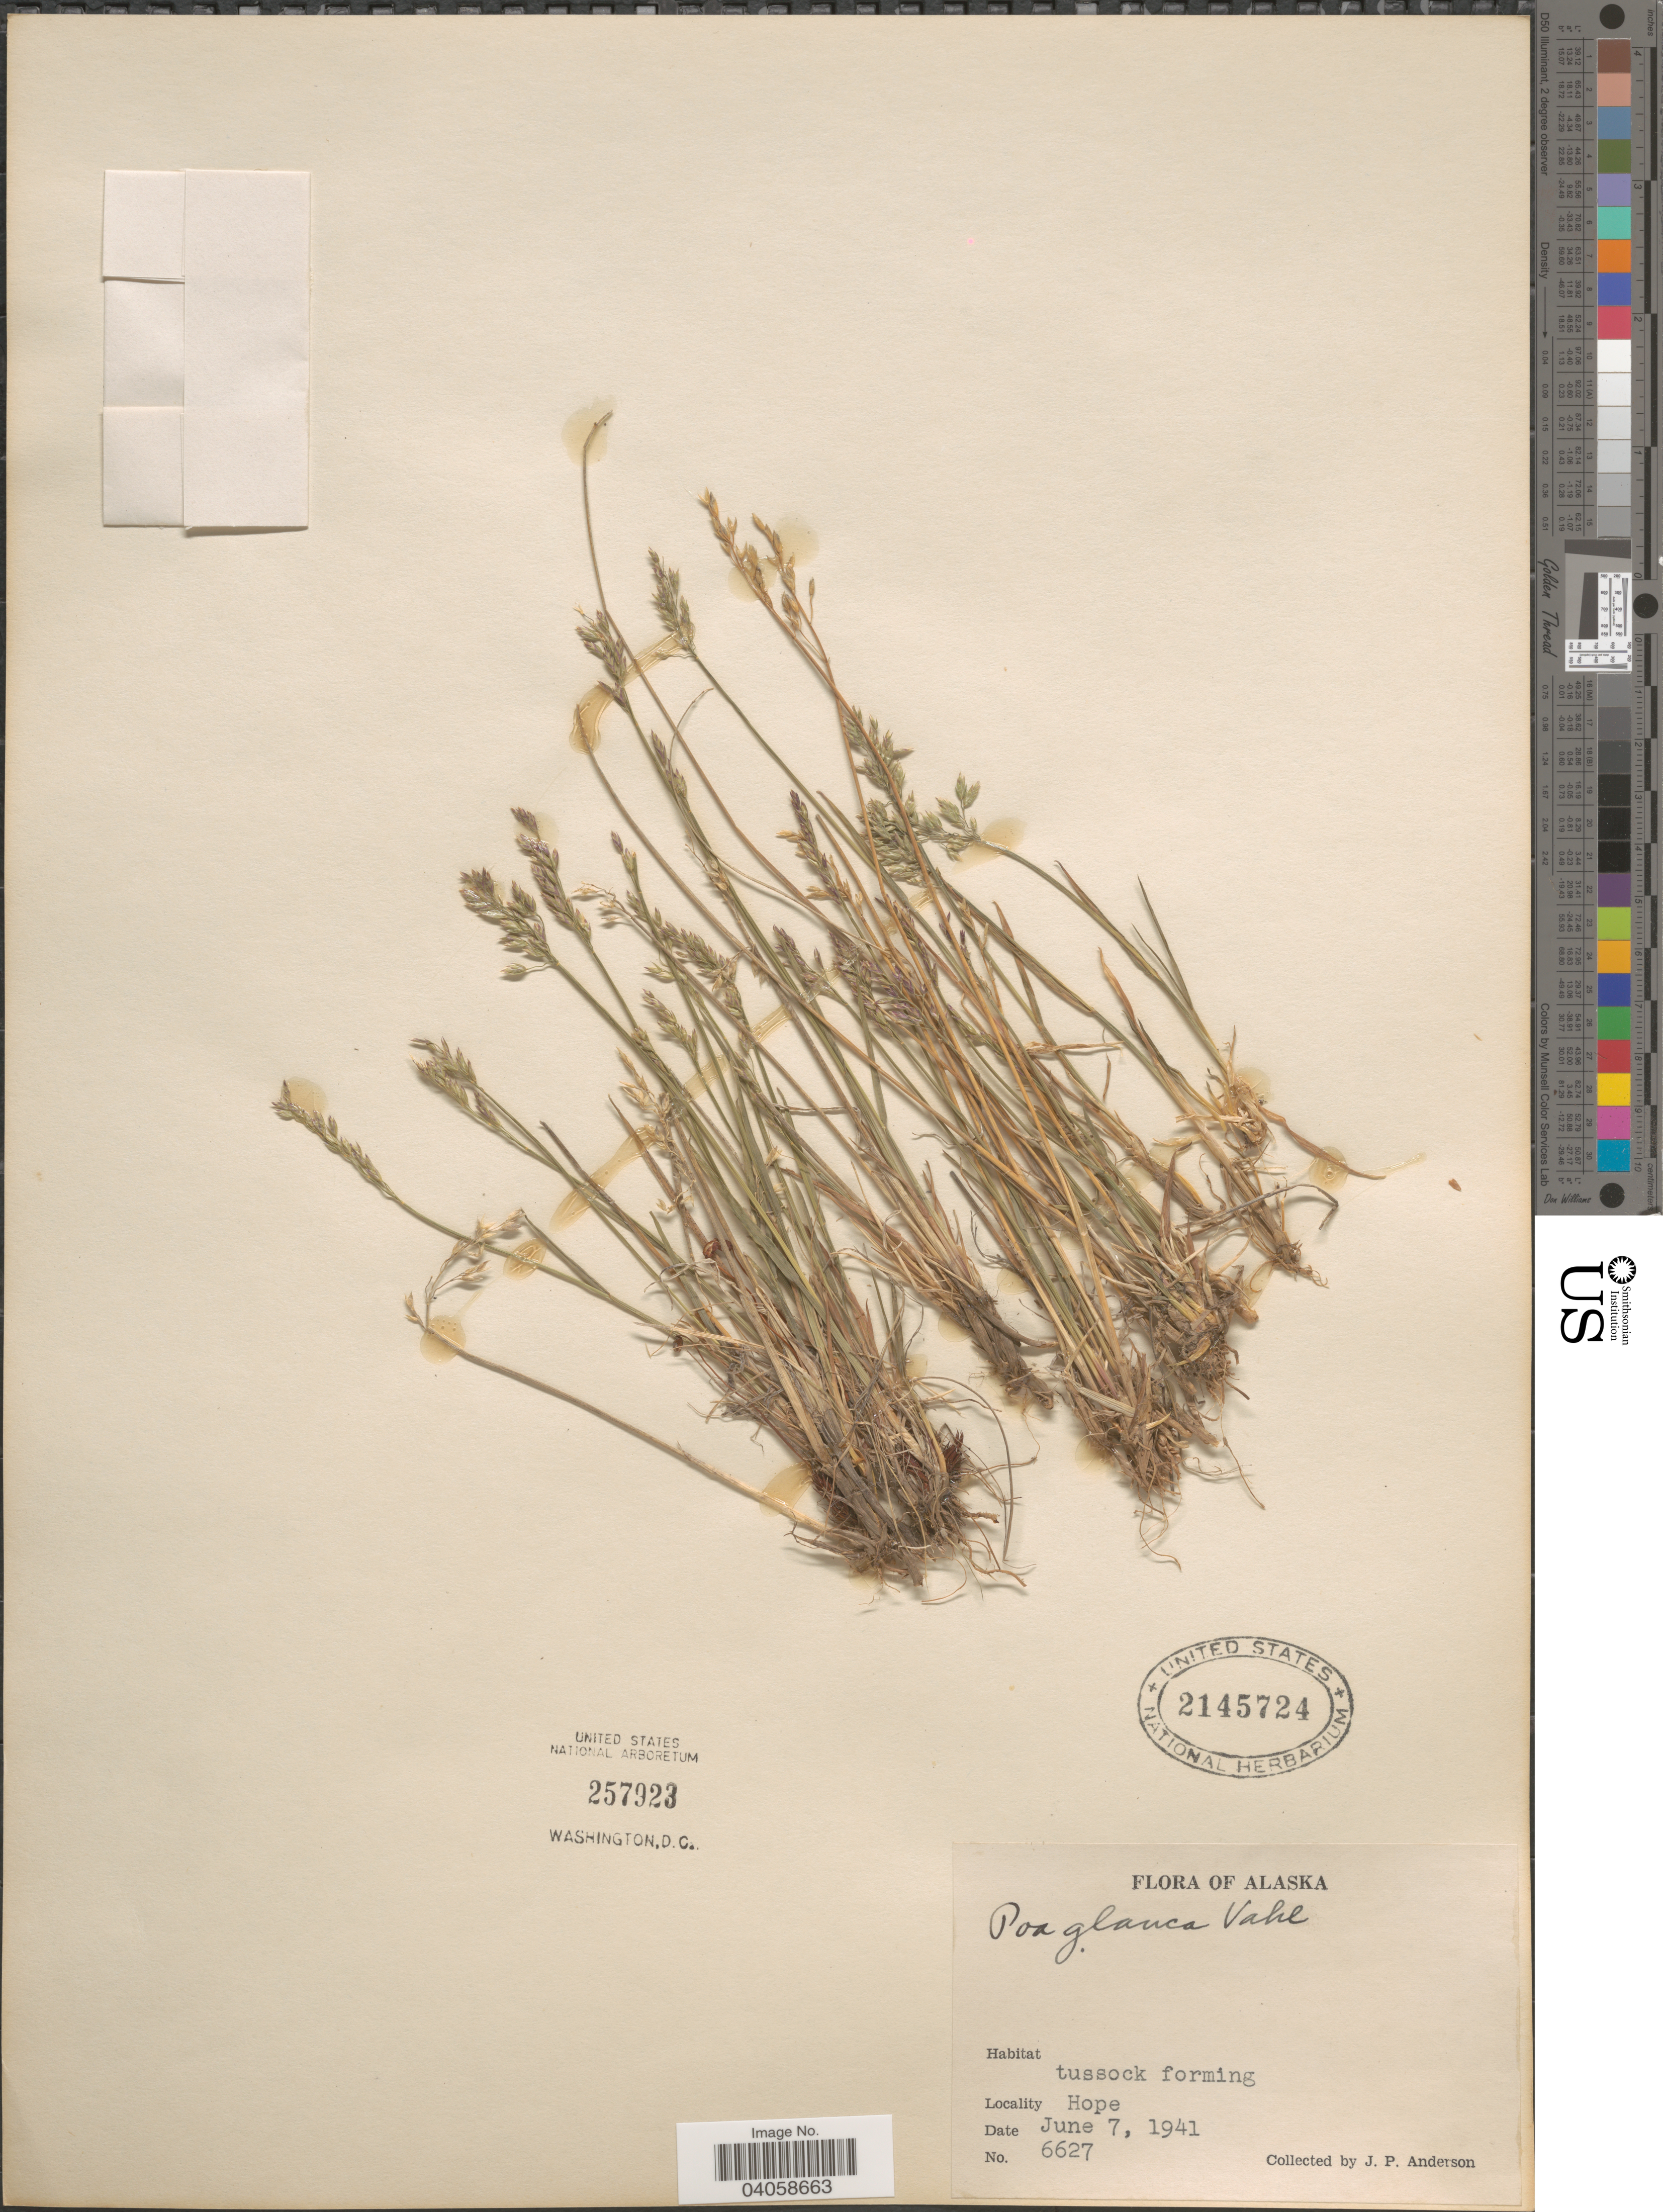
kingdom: Plantae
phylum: Tracheophyta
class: Liliopsida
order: Poales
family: Poaceae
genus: Poa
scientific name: Poa glauca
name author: Vahl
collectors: J. P. Anderson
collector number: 6627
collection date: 1941-06-07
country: United States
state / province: Alaska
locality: Hope.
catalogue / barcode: US 2145724